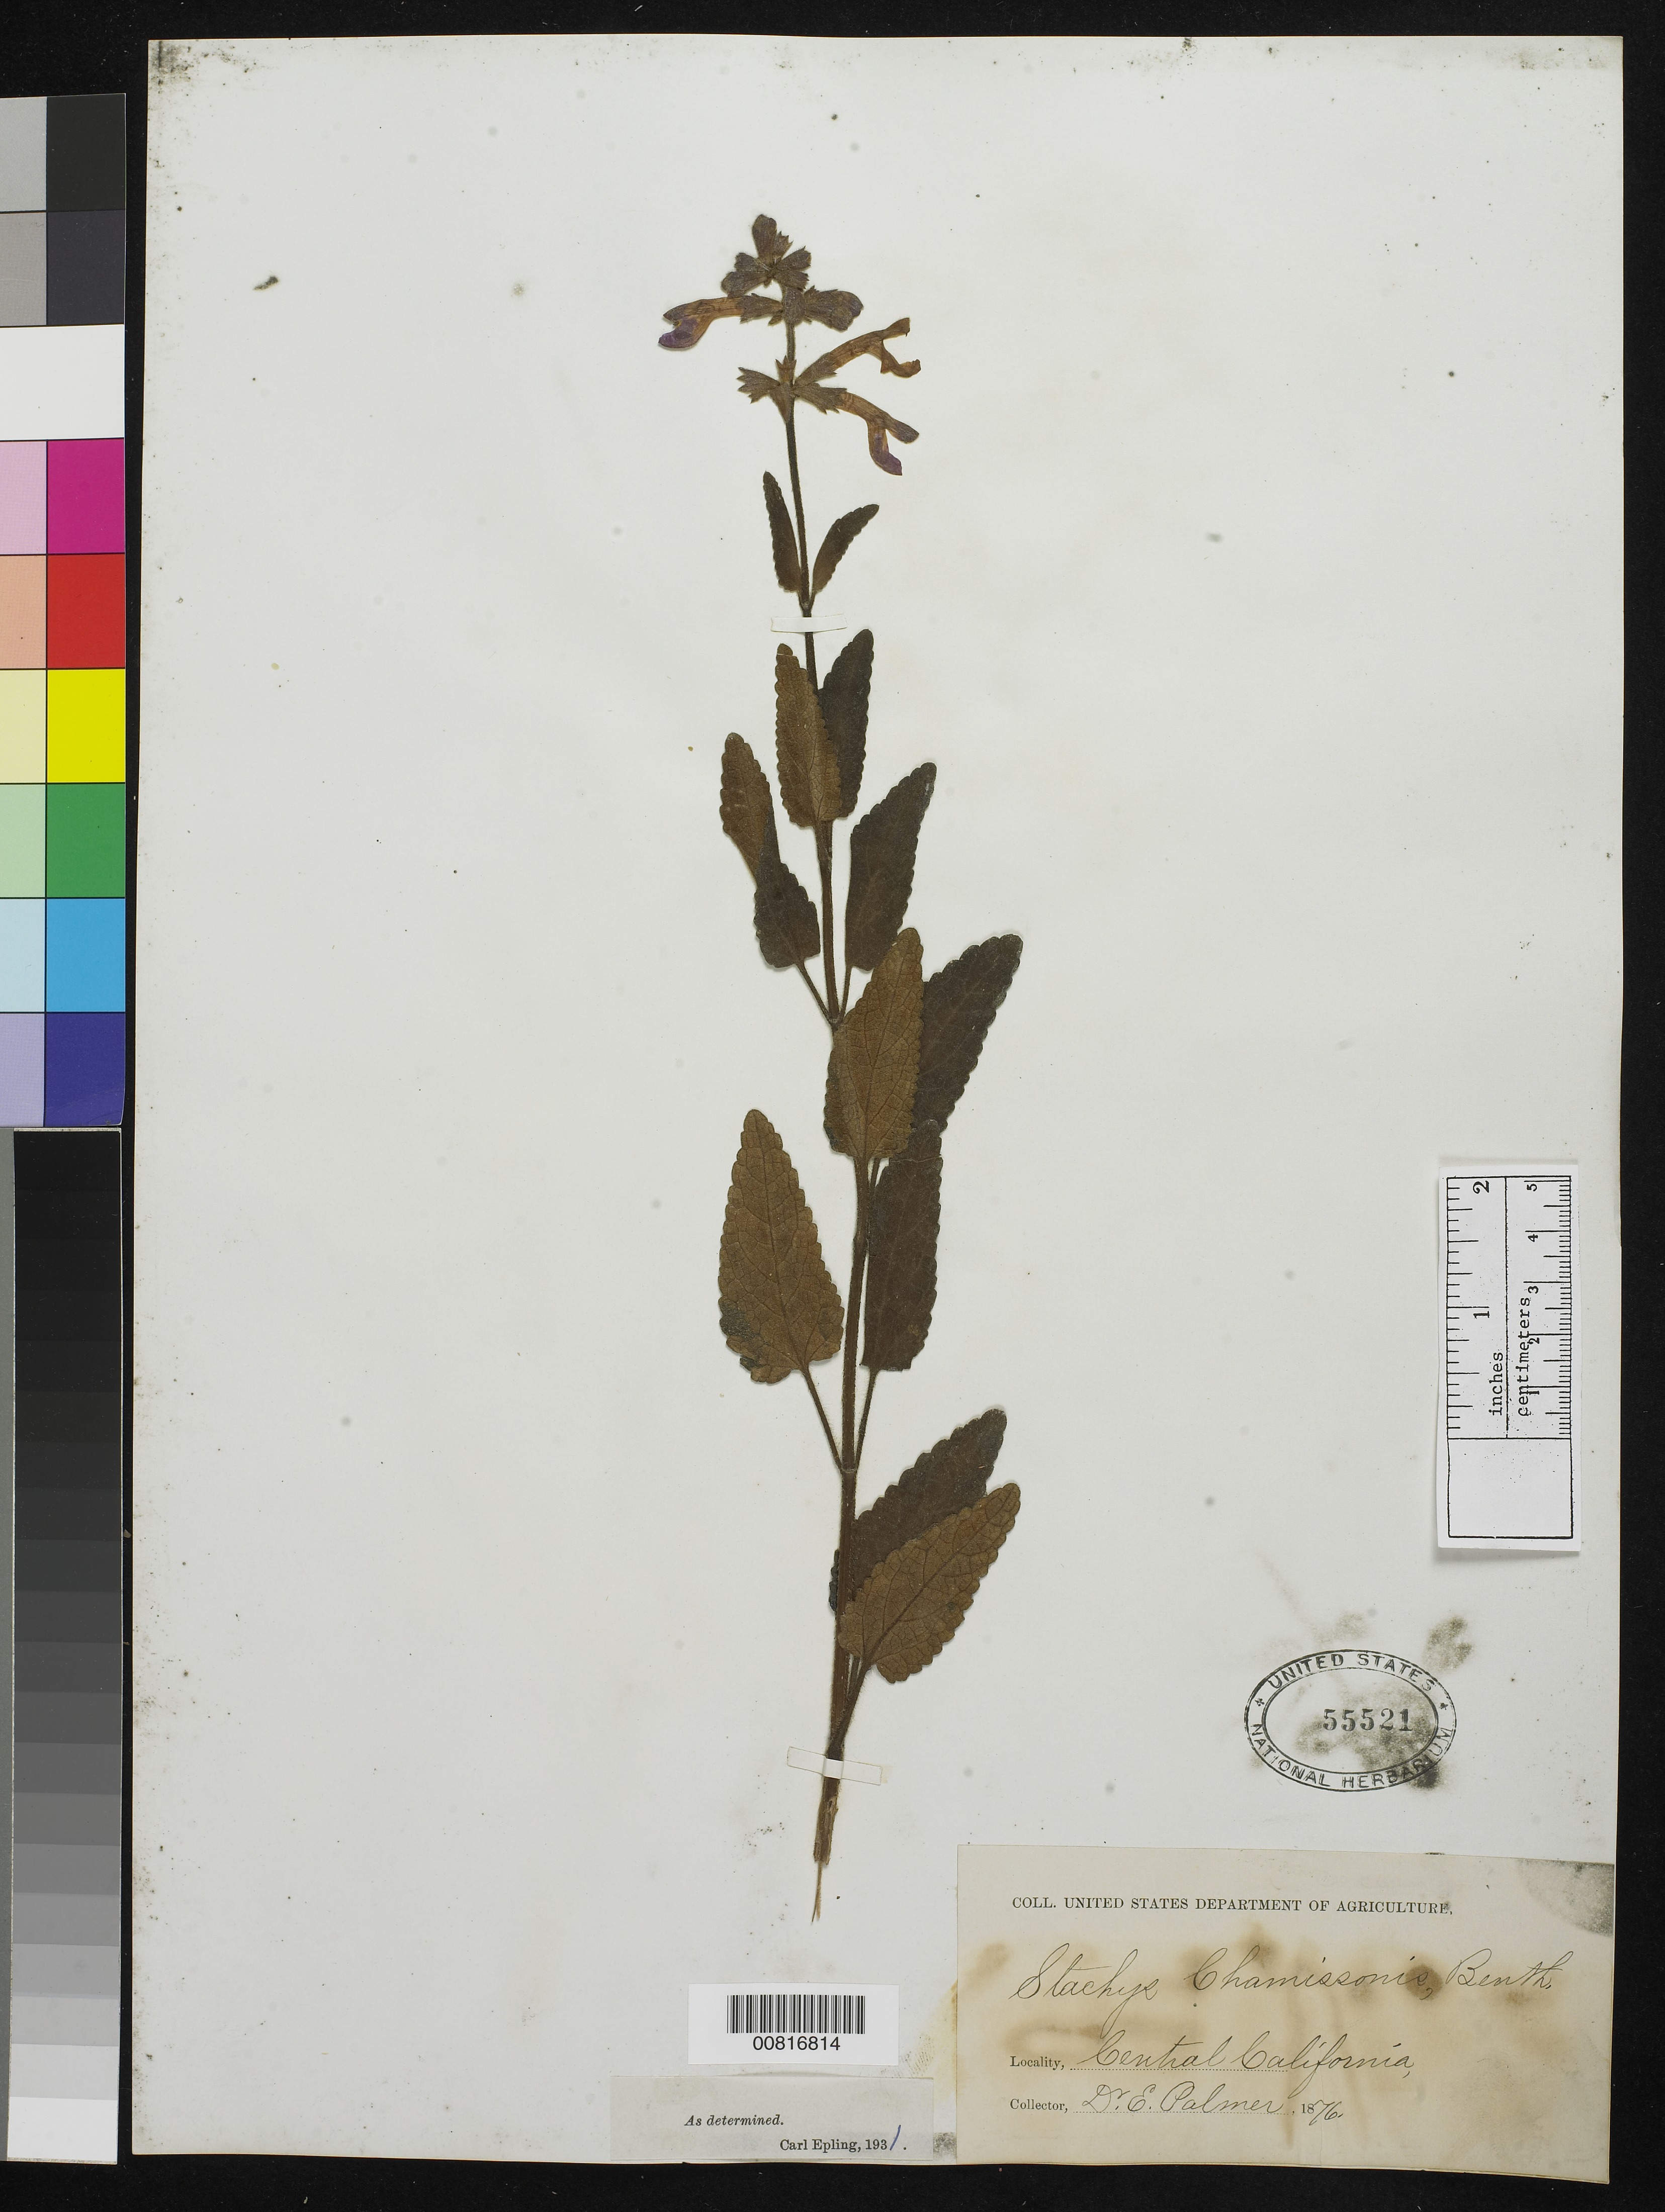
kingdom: Plantae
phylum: Tracheophyta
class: Magnoliopsida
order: Lamiales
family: Lamiaceae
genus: Stachys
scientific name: Stachys chamissonis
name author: Benth.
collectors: E. Palmer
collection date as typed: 1876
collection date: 1876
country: United States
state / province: California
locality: Central California.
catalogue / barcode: US 55521